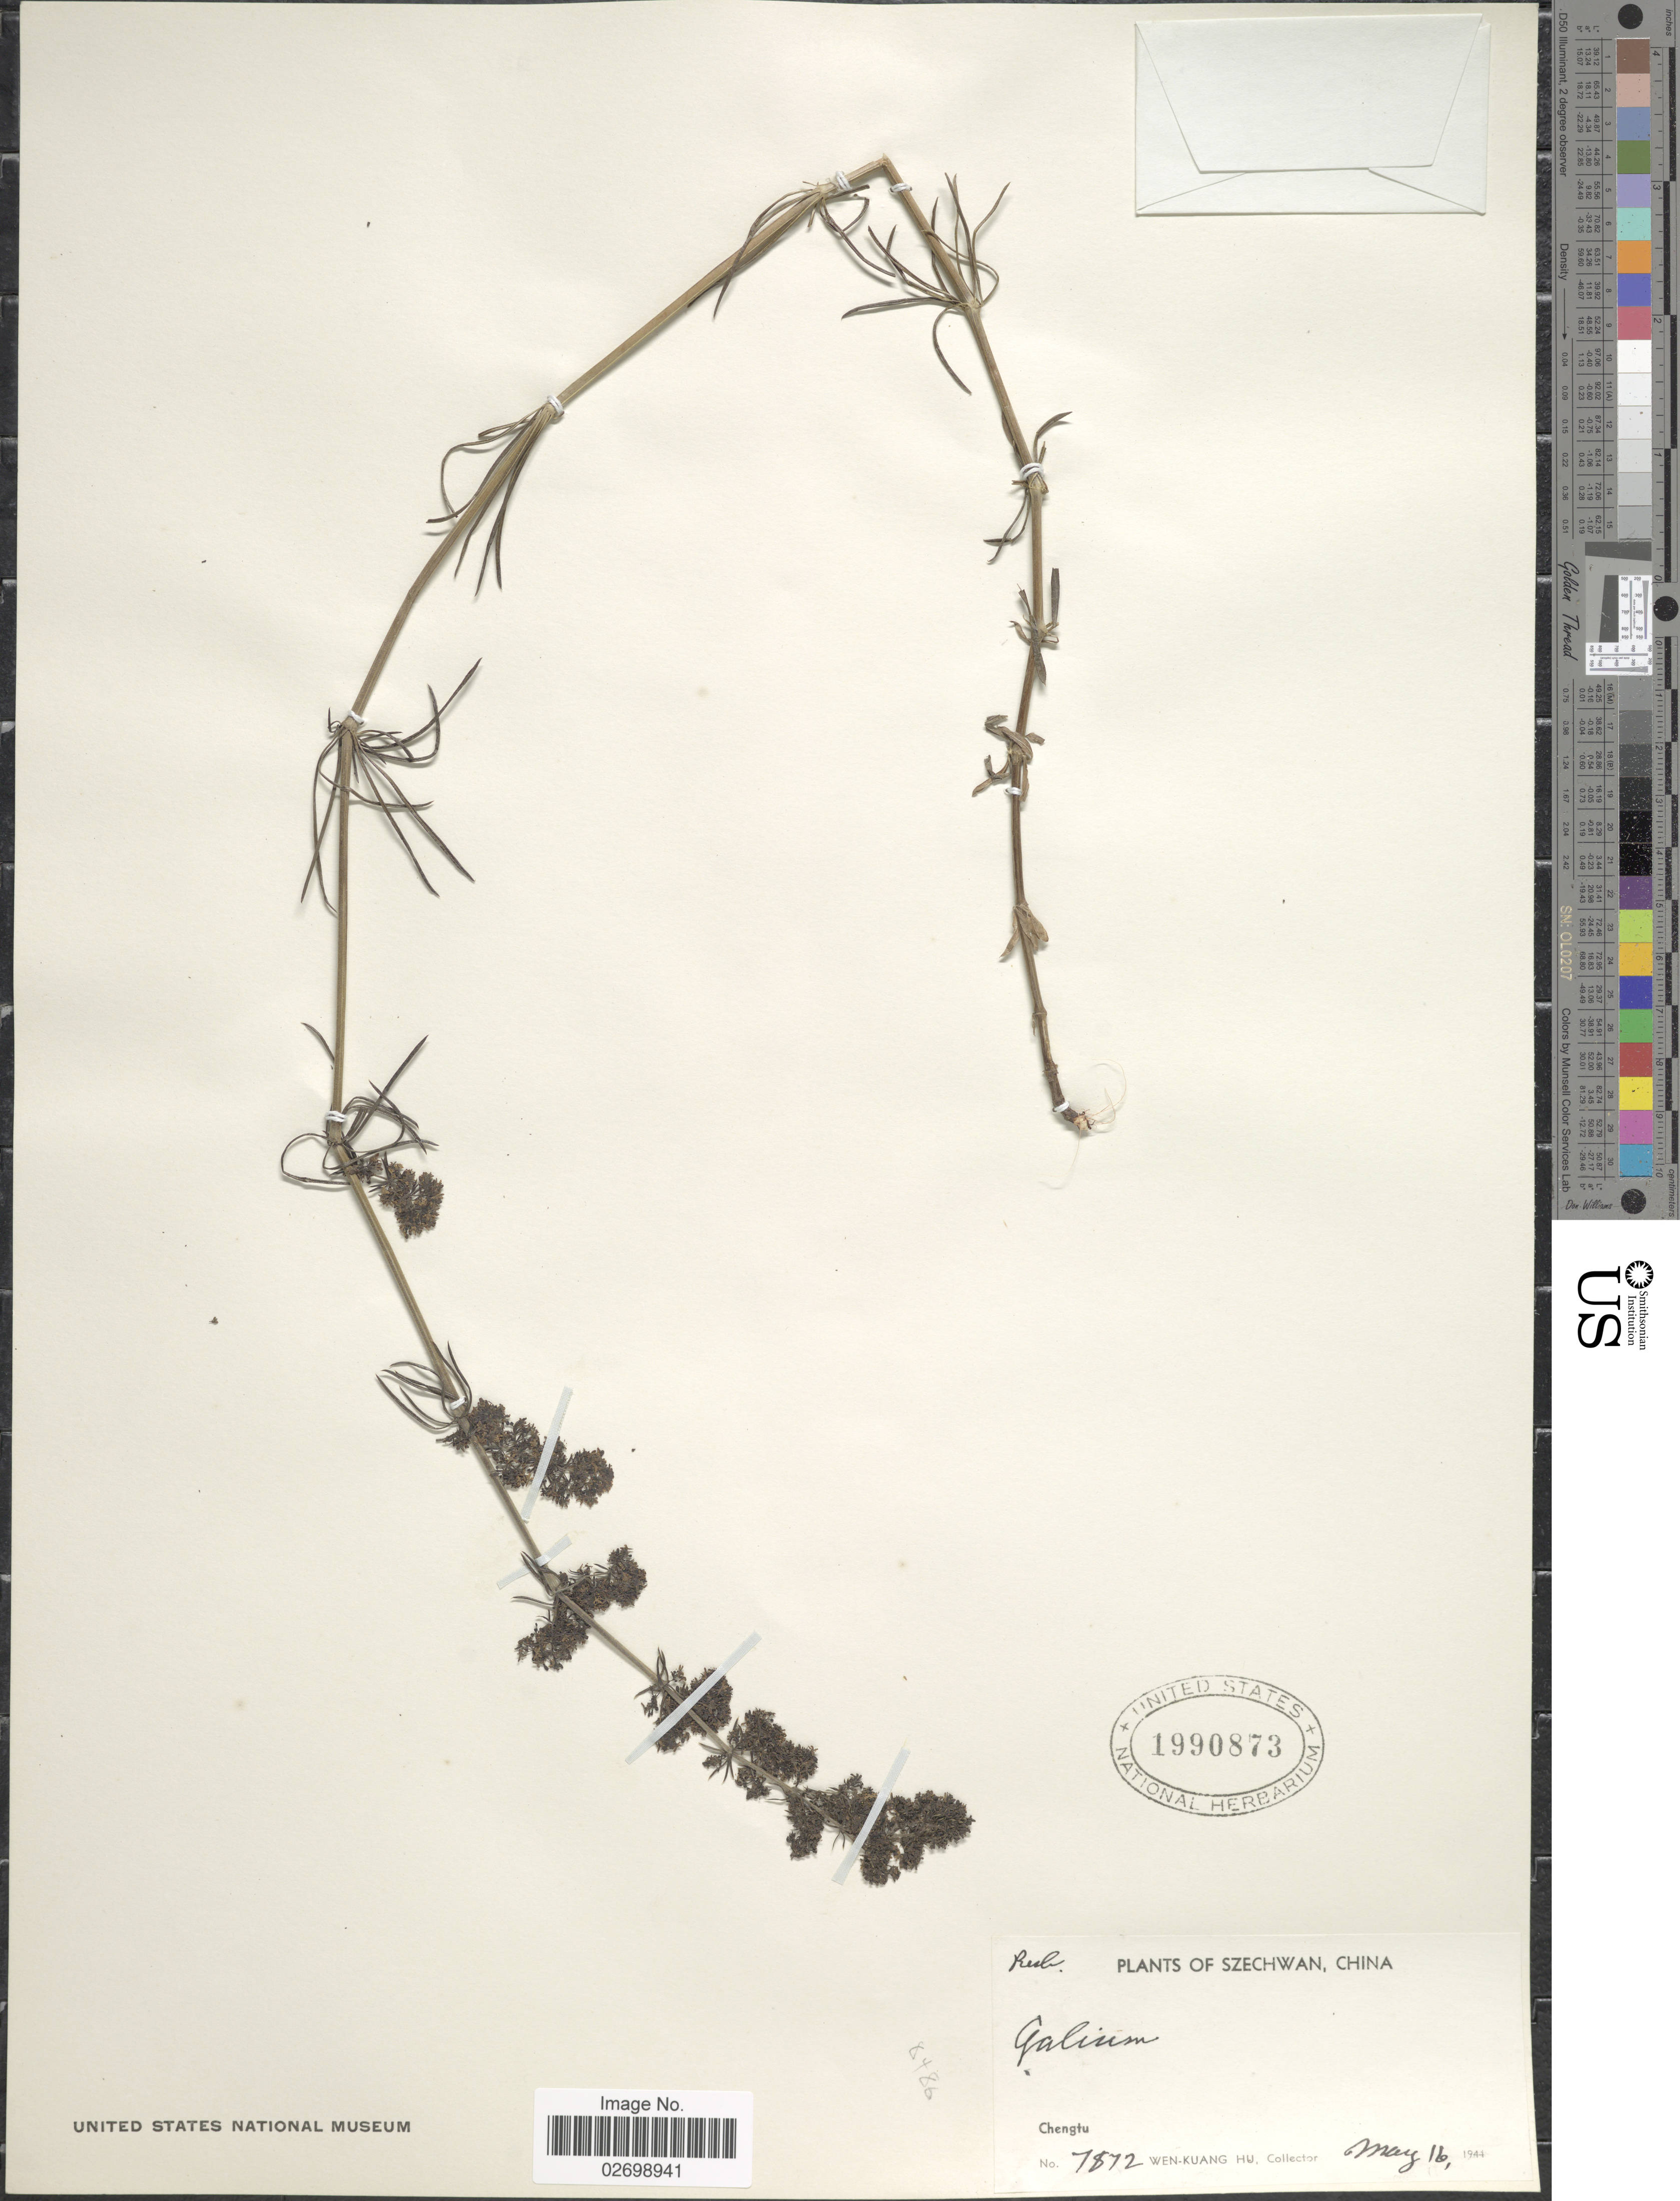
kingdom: Plantae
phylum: Tracheophyta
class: Magnoliopsida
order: Gentianales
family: Rubiaceae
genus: Galium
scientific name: Galium sp.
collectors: W. K. Hu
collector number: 7872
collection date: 1944-05-16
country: China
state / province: Sichuan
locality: Szechwan. Chengtu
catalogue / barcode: US 1990873